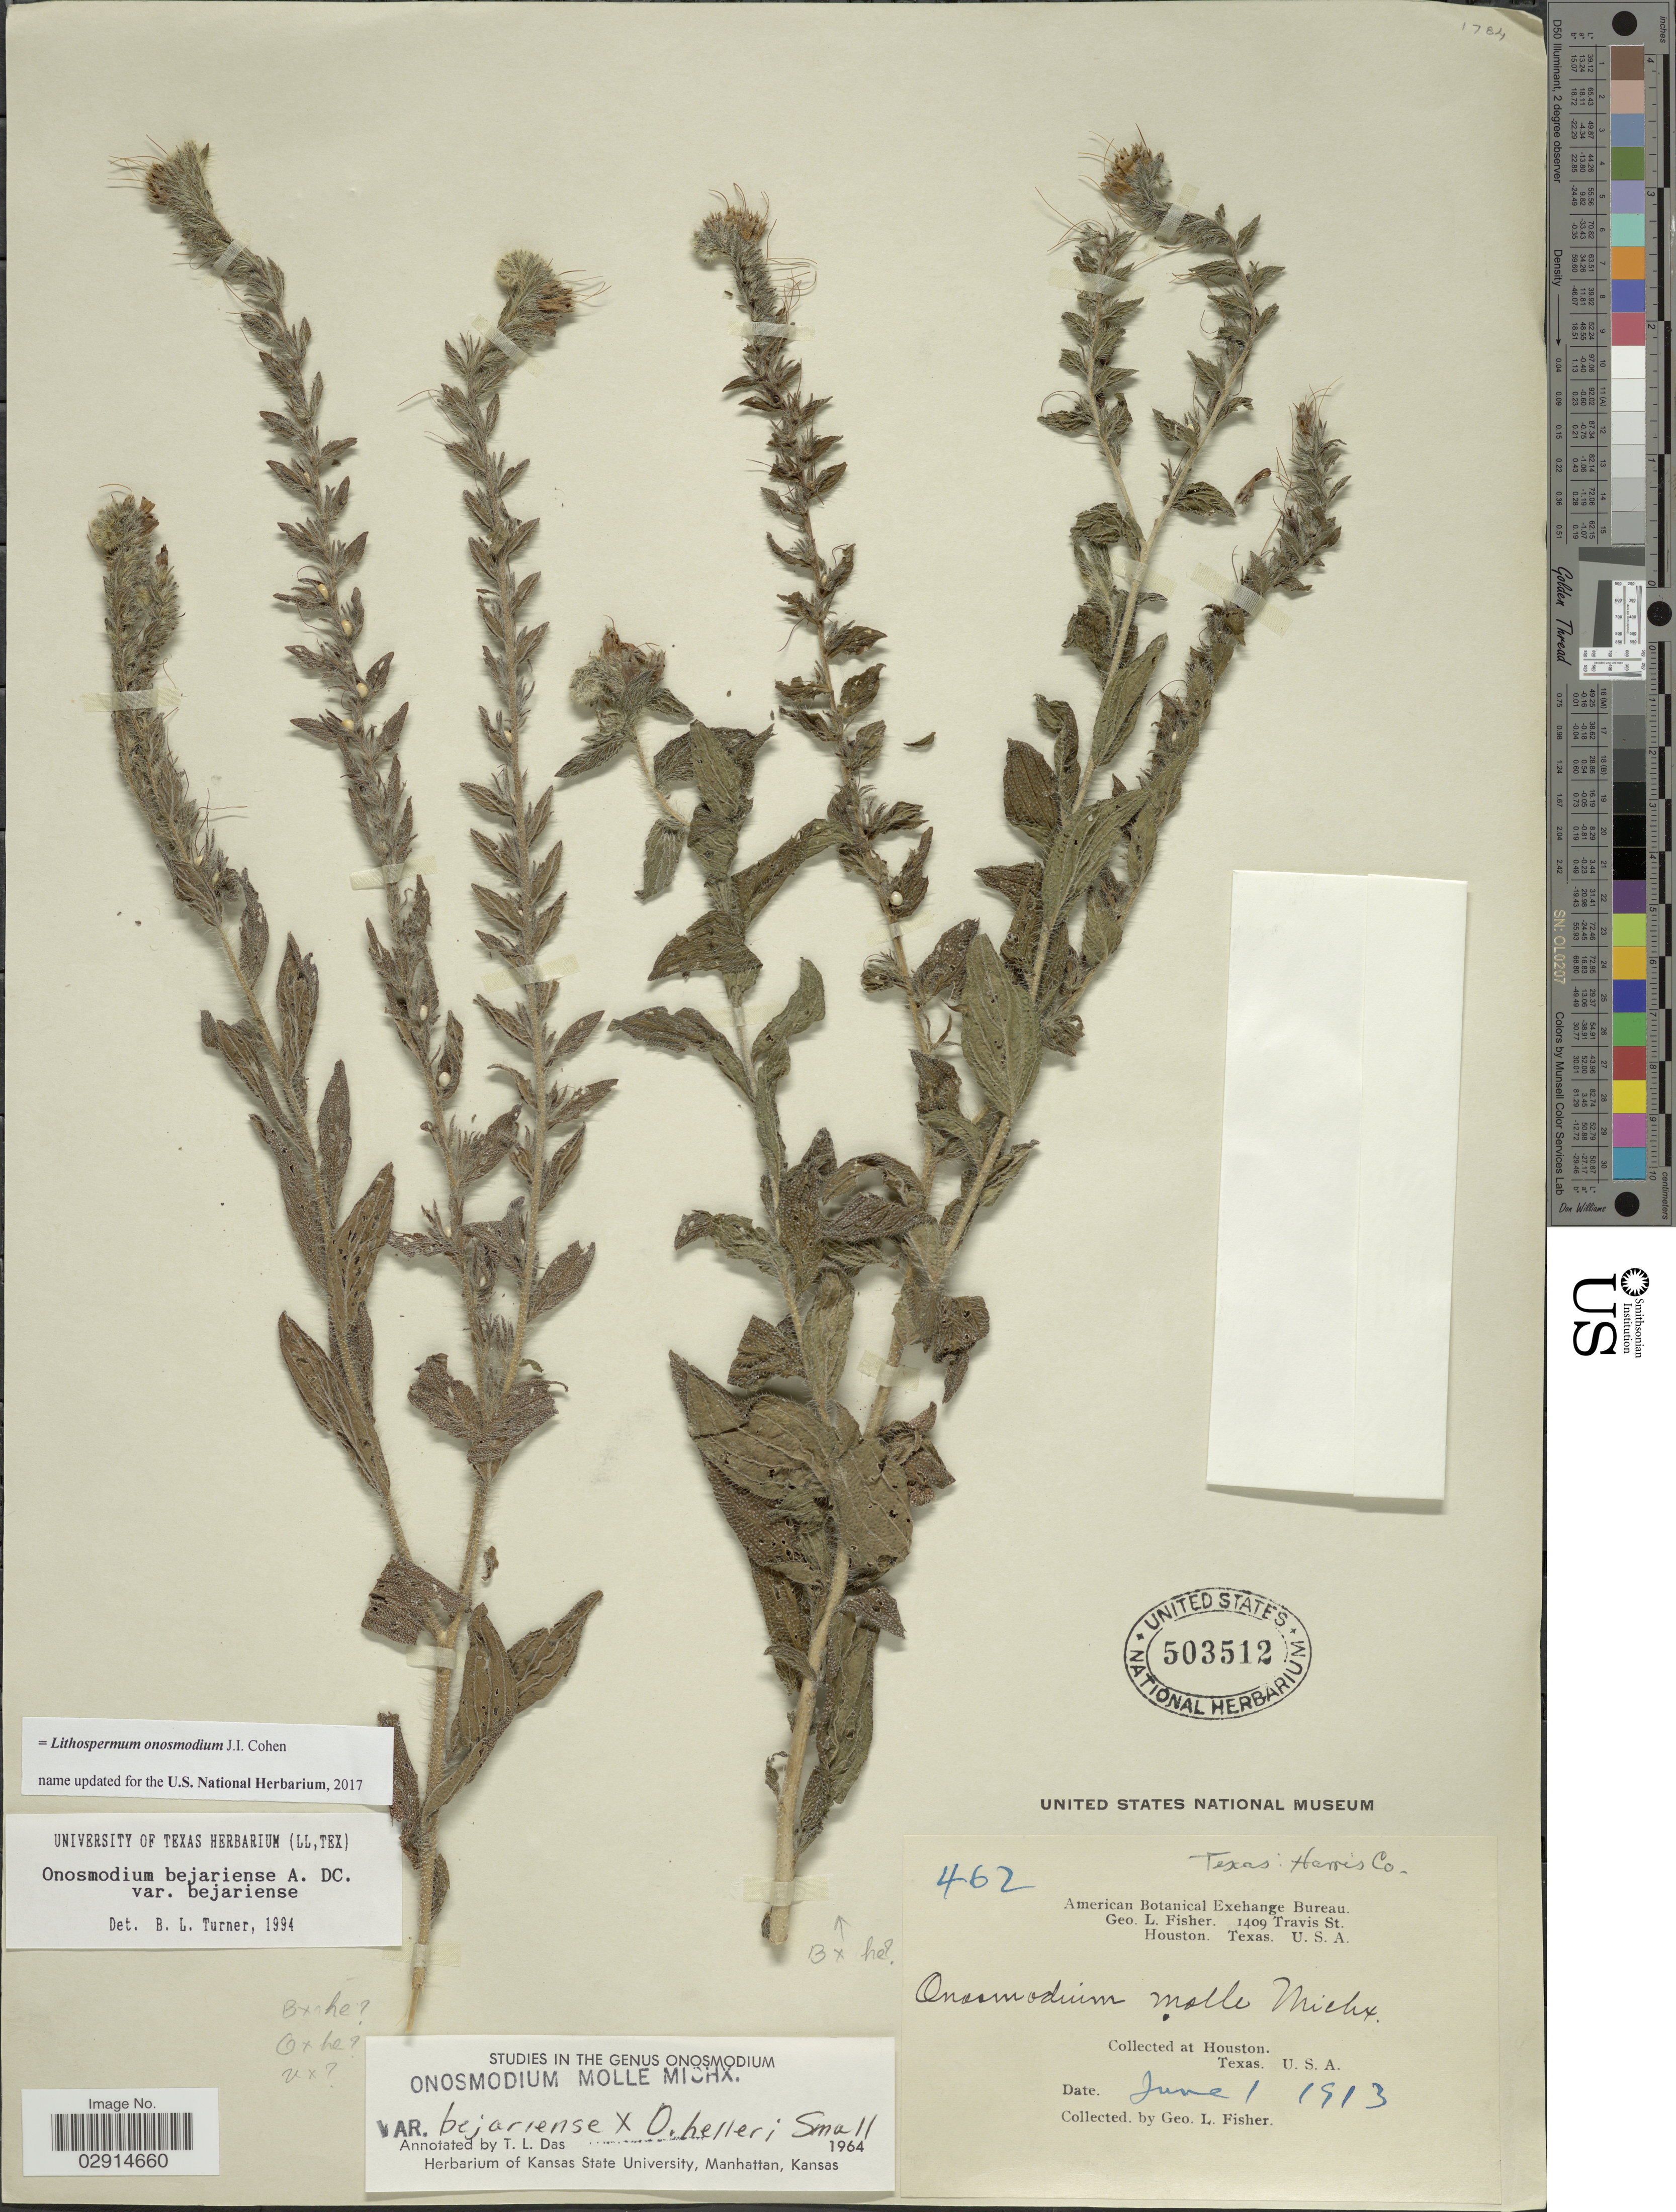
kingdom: Plantae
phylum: Tracheophyta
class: Magnoliopsida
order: Boraginales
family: Boraginaceae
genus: Lithospermum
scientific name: Lithospermum onosmodium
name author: Cohen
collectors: G. L. Fisher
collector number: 462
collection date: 1913-06-01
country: United States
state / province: Texas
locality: Houston. Harris Co.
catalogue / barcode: US 503512